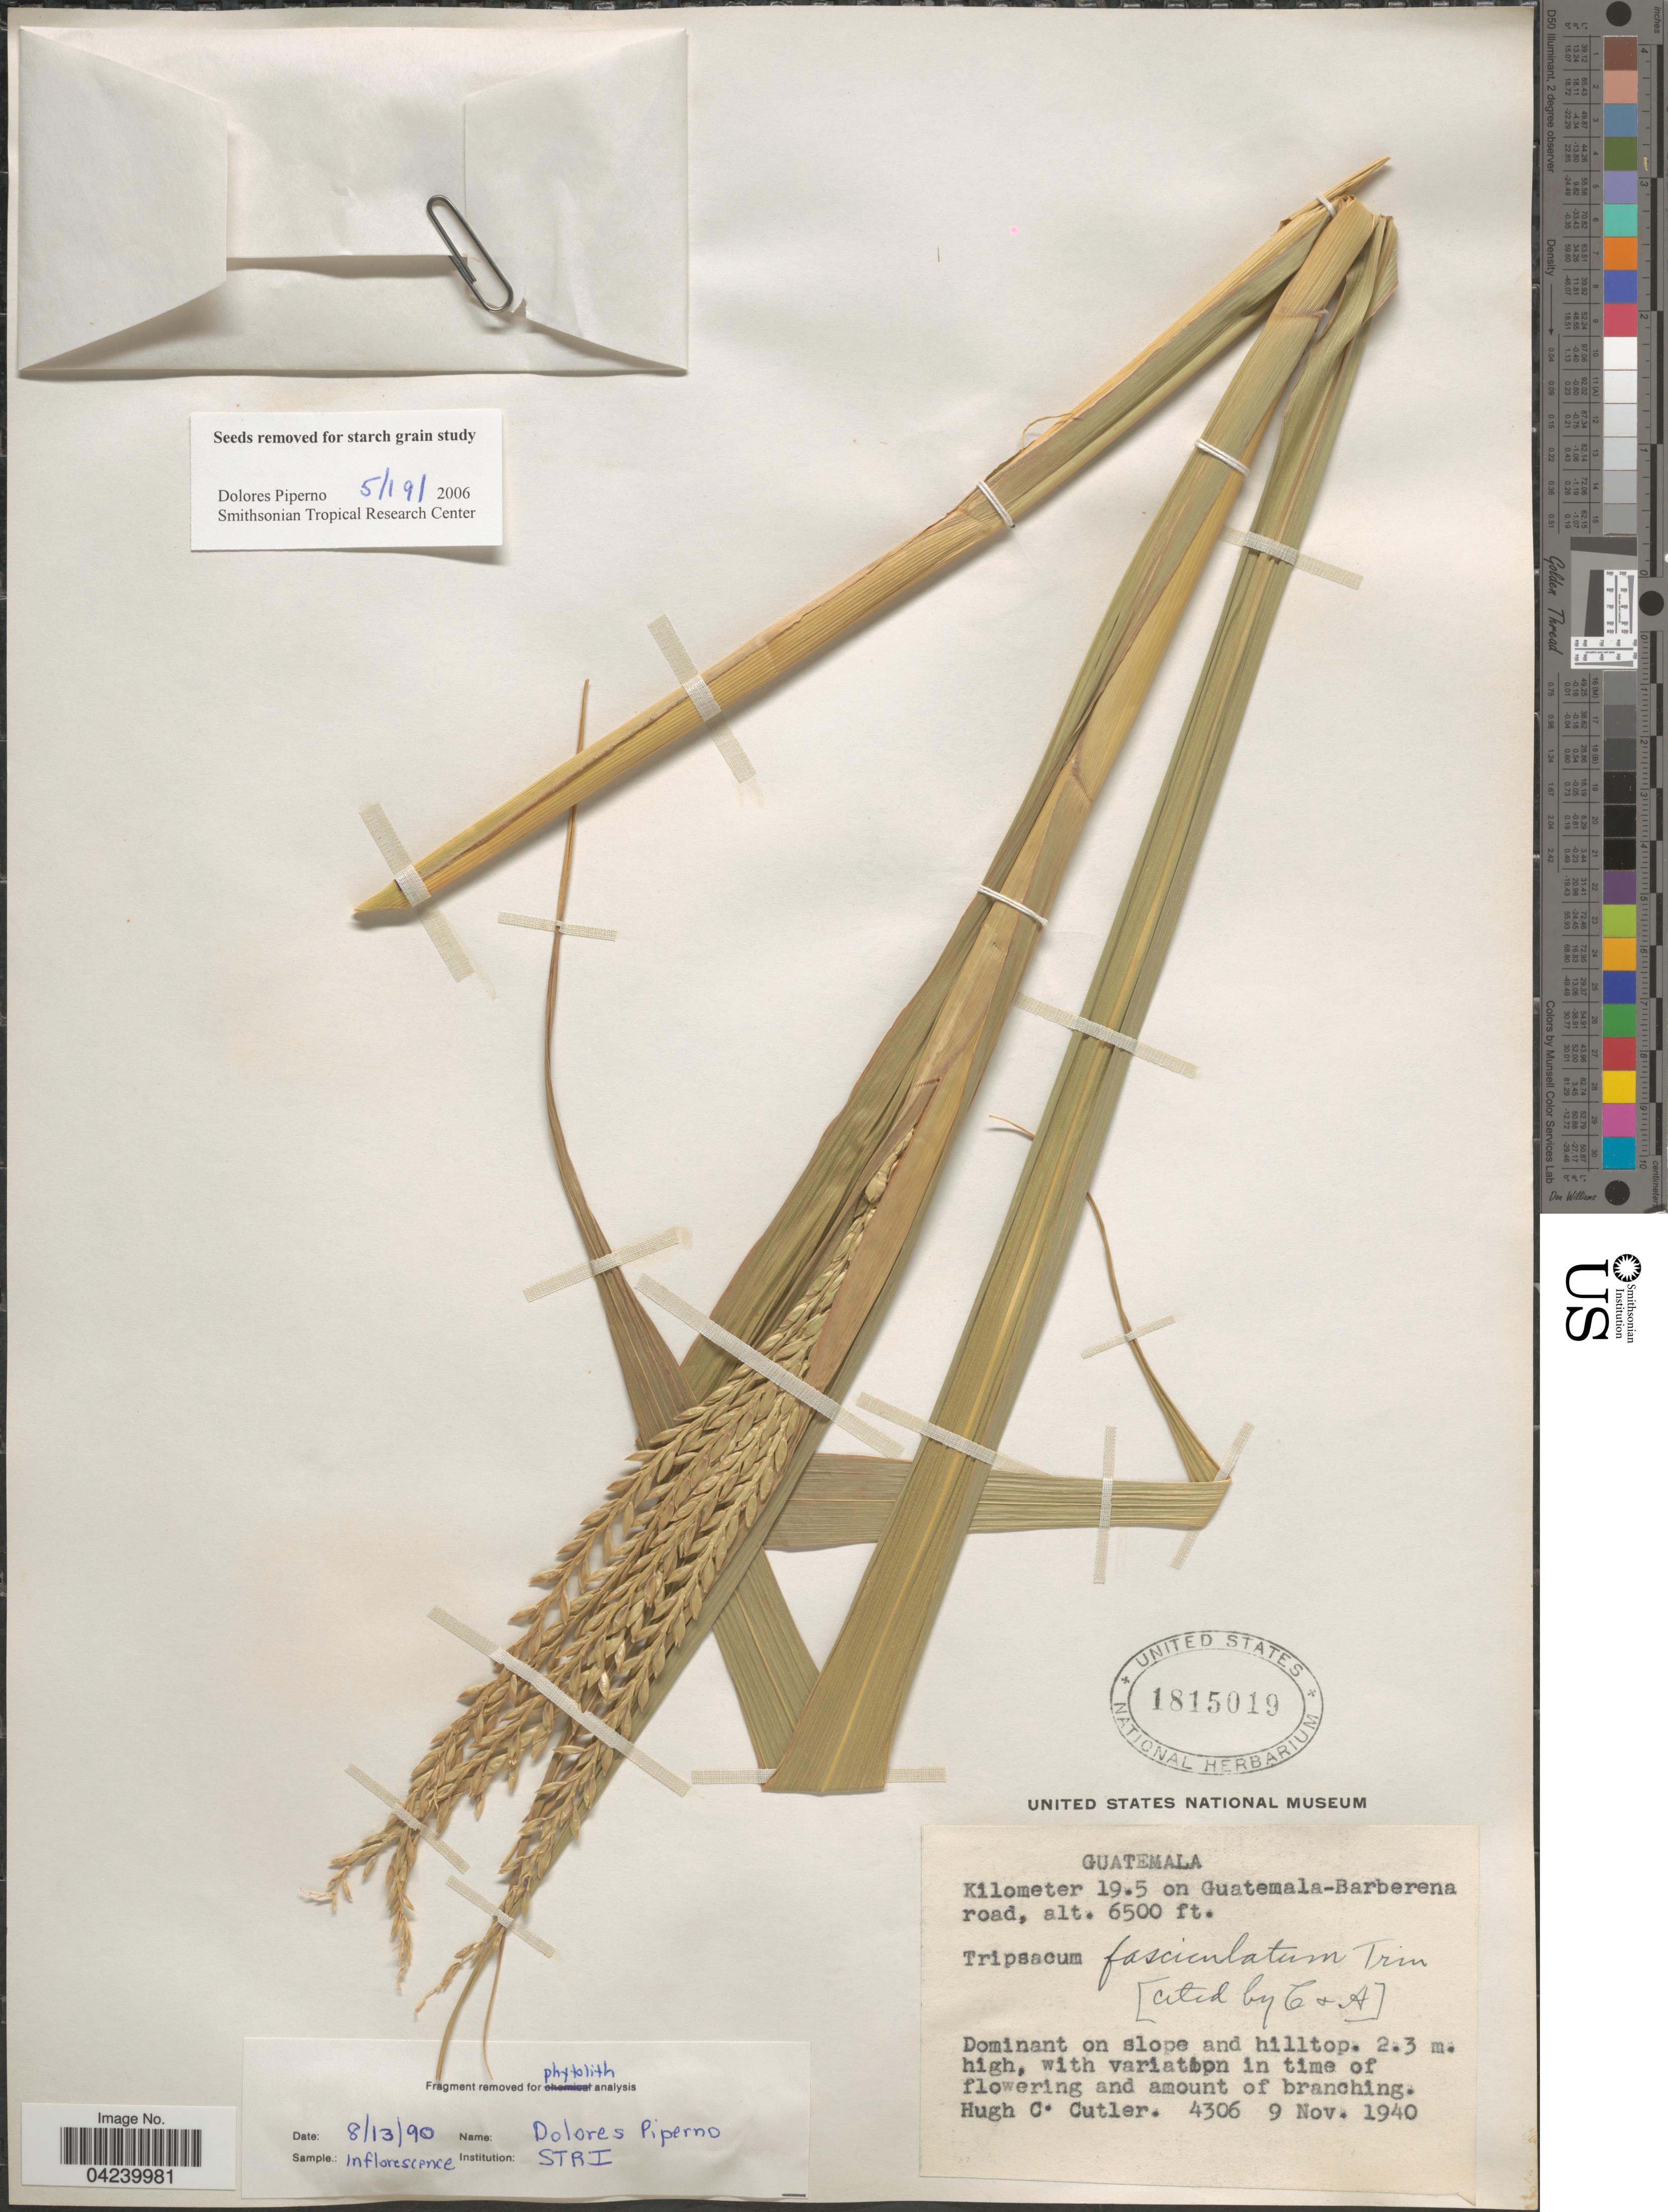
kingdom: Plantae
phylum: Tracheophyta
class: Liliopsida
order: Poales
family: Poaceae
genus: Tripsacum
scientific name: Tripsacum laxum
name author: Nash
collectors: H. C. Cutler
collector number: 4306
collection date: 1940-11-09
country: Guatemala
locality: Kilometer 19.5 on Guatemala-Barberena road. Dominant on slope and hilltop.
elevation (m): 1981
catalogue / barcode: US 1815019